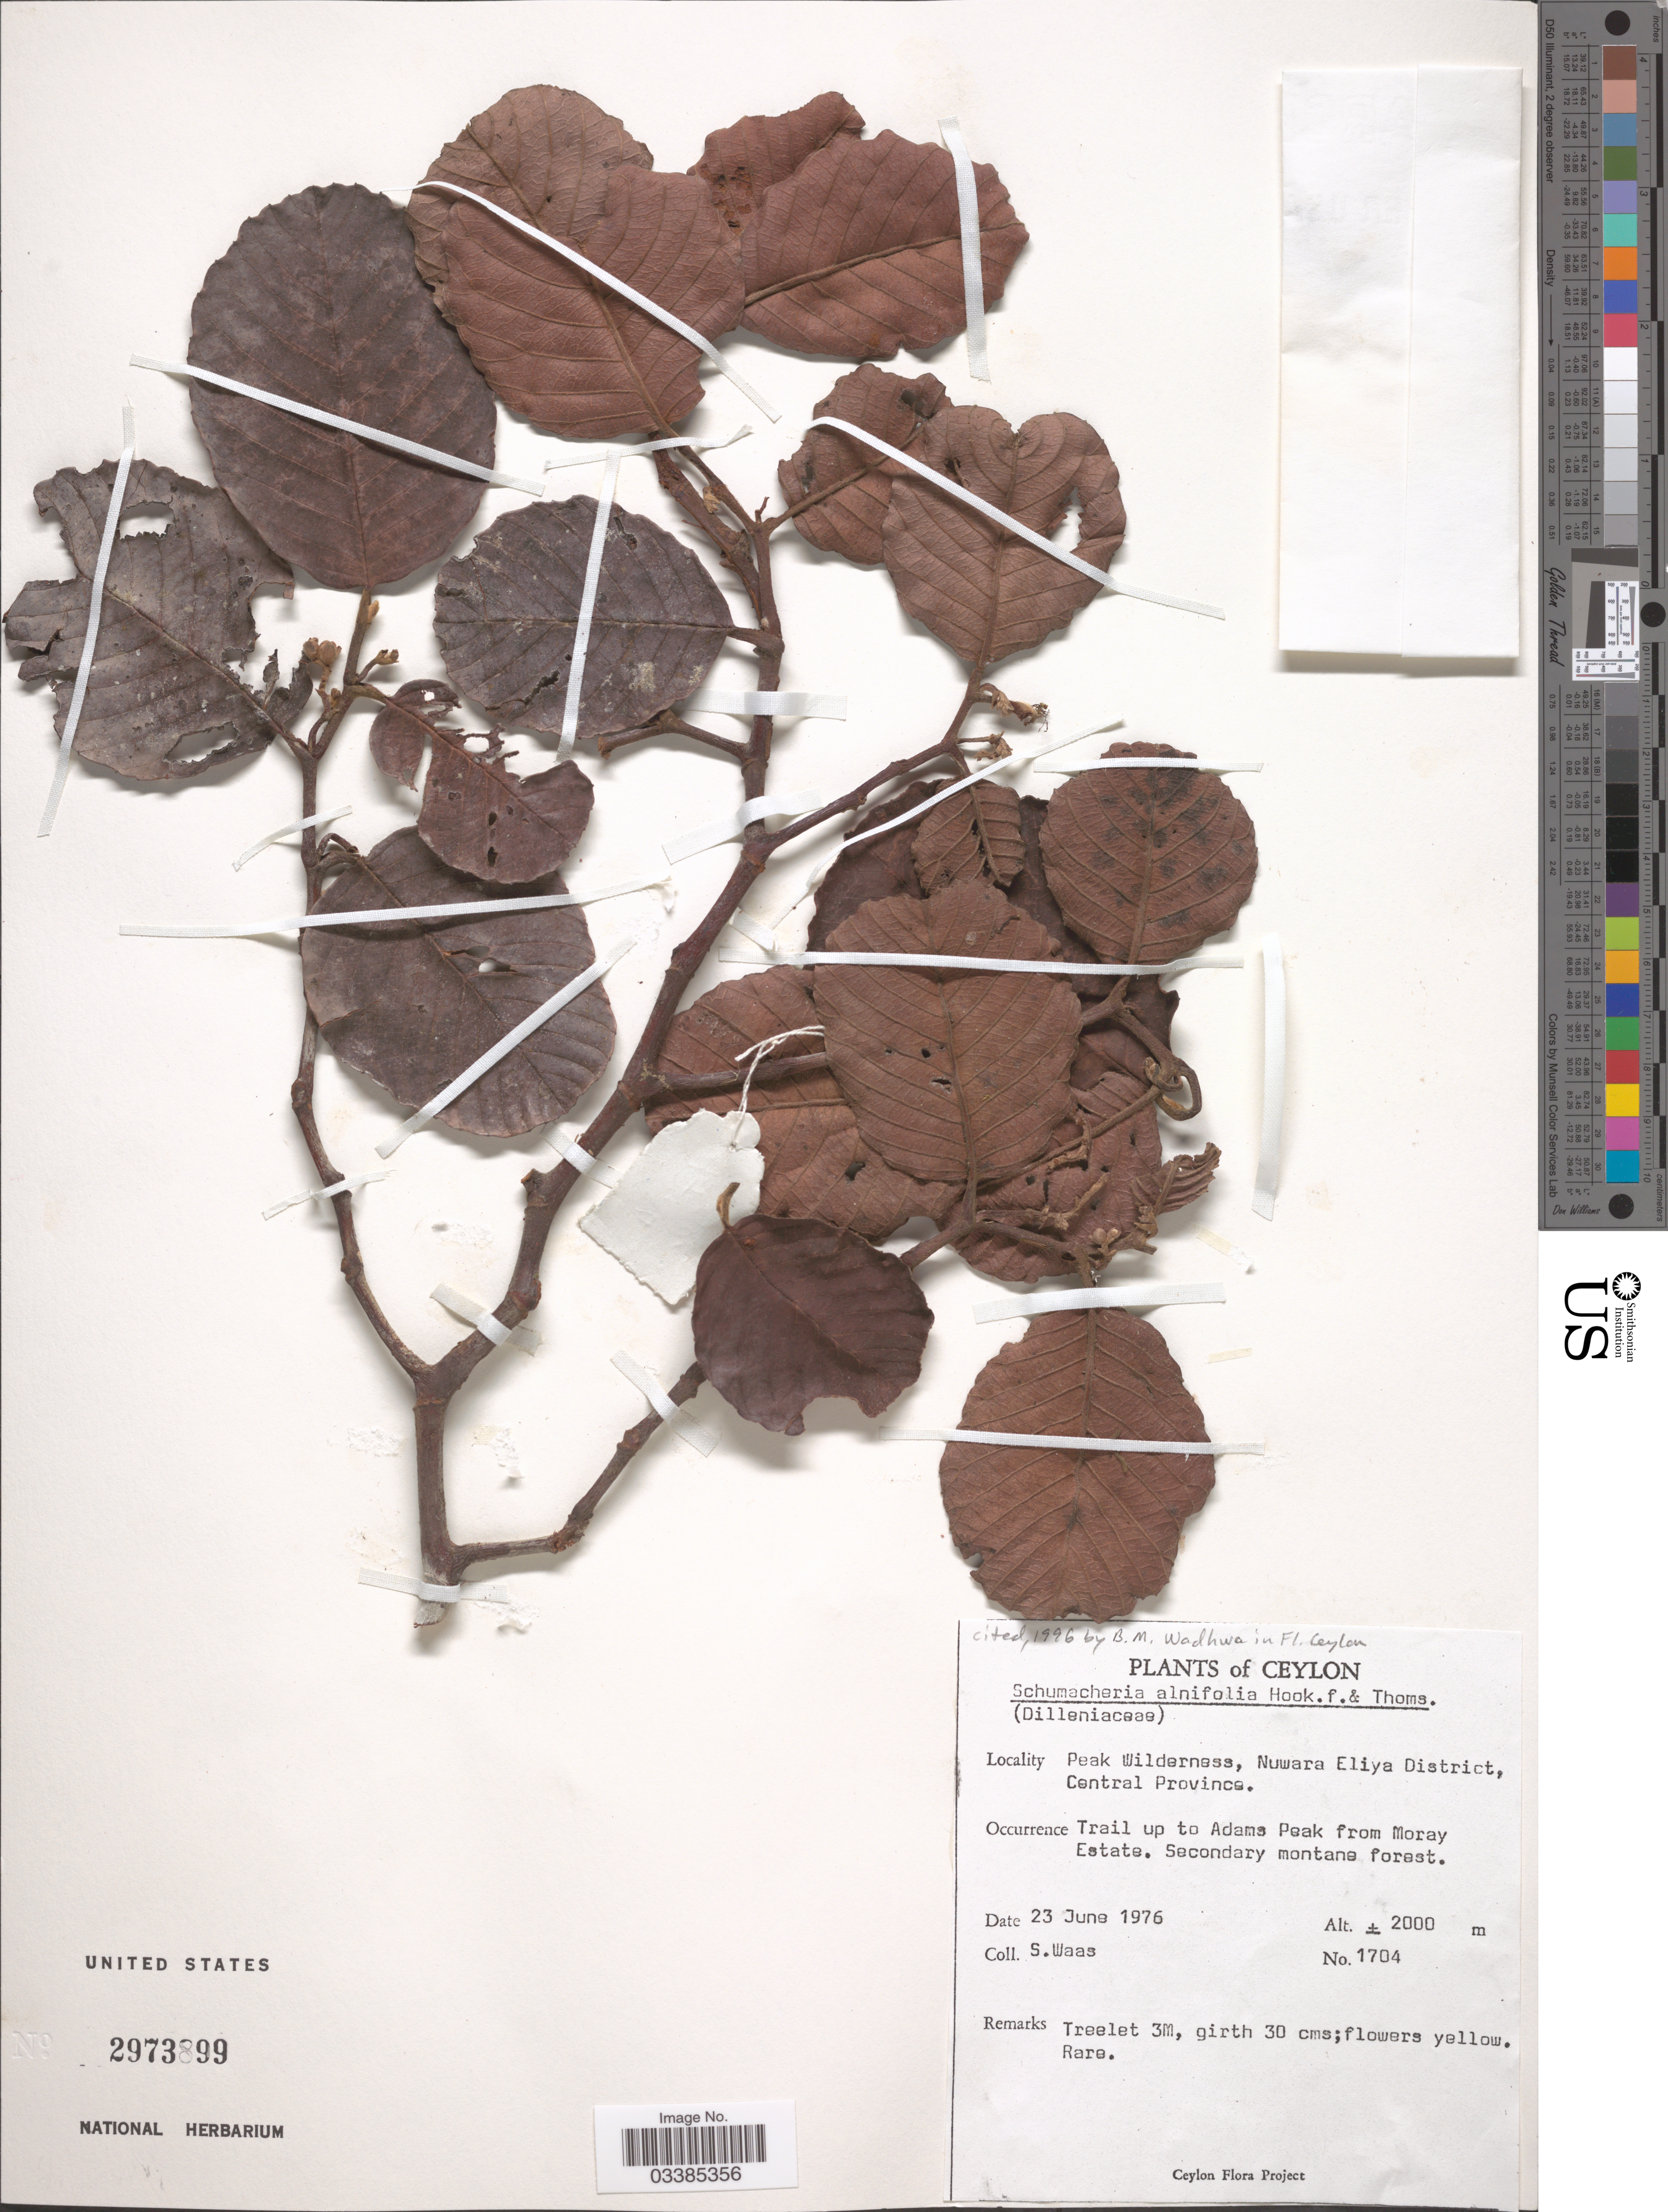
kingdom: Plantae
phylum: Tracheophyta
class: Magnoliopsida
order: Dilleniales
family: Dilleniaceae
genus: Schumacheria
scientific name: Schumacheria alnifolia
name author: Hook. f. & Thomson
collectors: S. Waas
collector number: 1704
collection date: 1976-06-23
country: Sri Lanka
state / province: Central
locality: Ceylon. Peak Wilderness, Nuwara Eliya District. Trail up to Adams Peak from Moray Estate.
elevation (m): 2000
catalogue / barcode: US 2973899